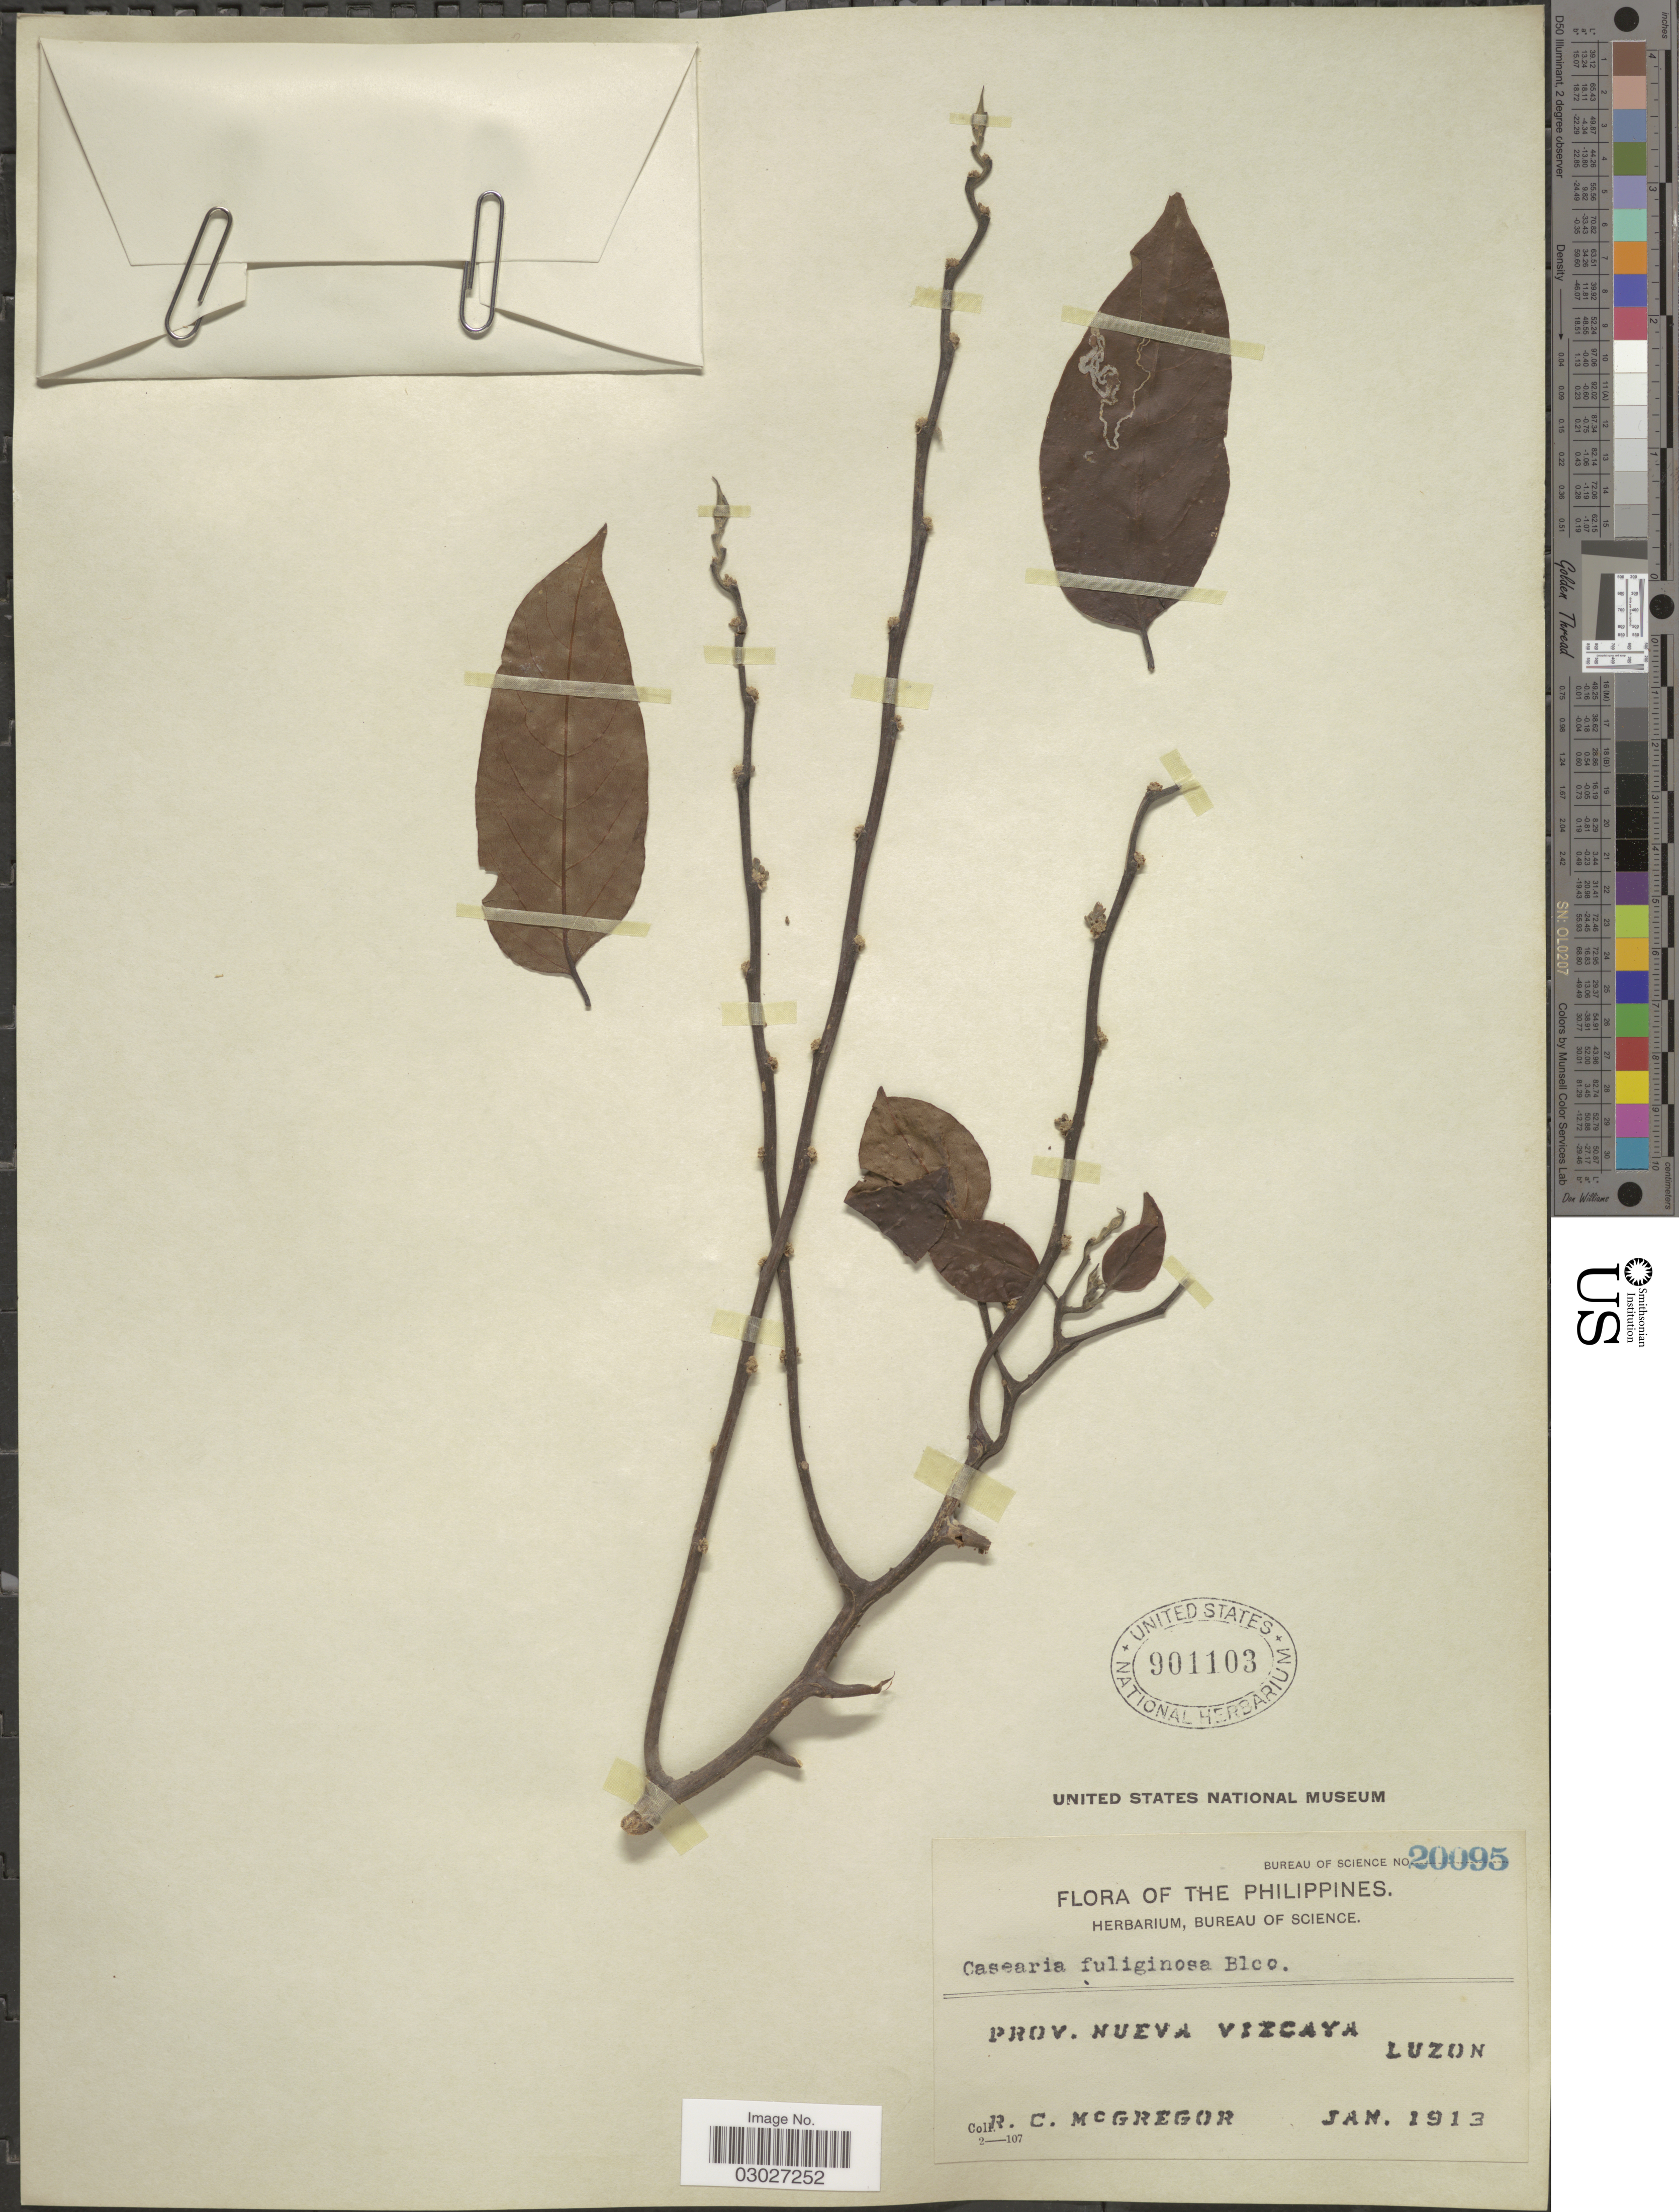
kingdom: Plantae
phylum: Tracheophyta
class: Magnoliopsida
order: Malpighiales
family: Salicaceae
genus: Casearia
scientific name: Casearia fuliginosa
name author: (Blanco) Blanco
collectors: R. C. McGregor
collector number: Bureau of Science 20095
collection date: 1913-01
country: Philippines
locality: Prov. Nueva Vizcaya, Luzon.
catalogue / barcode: US 901103